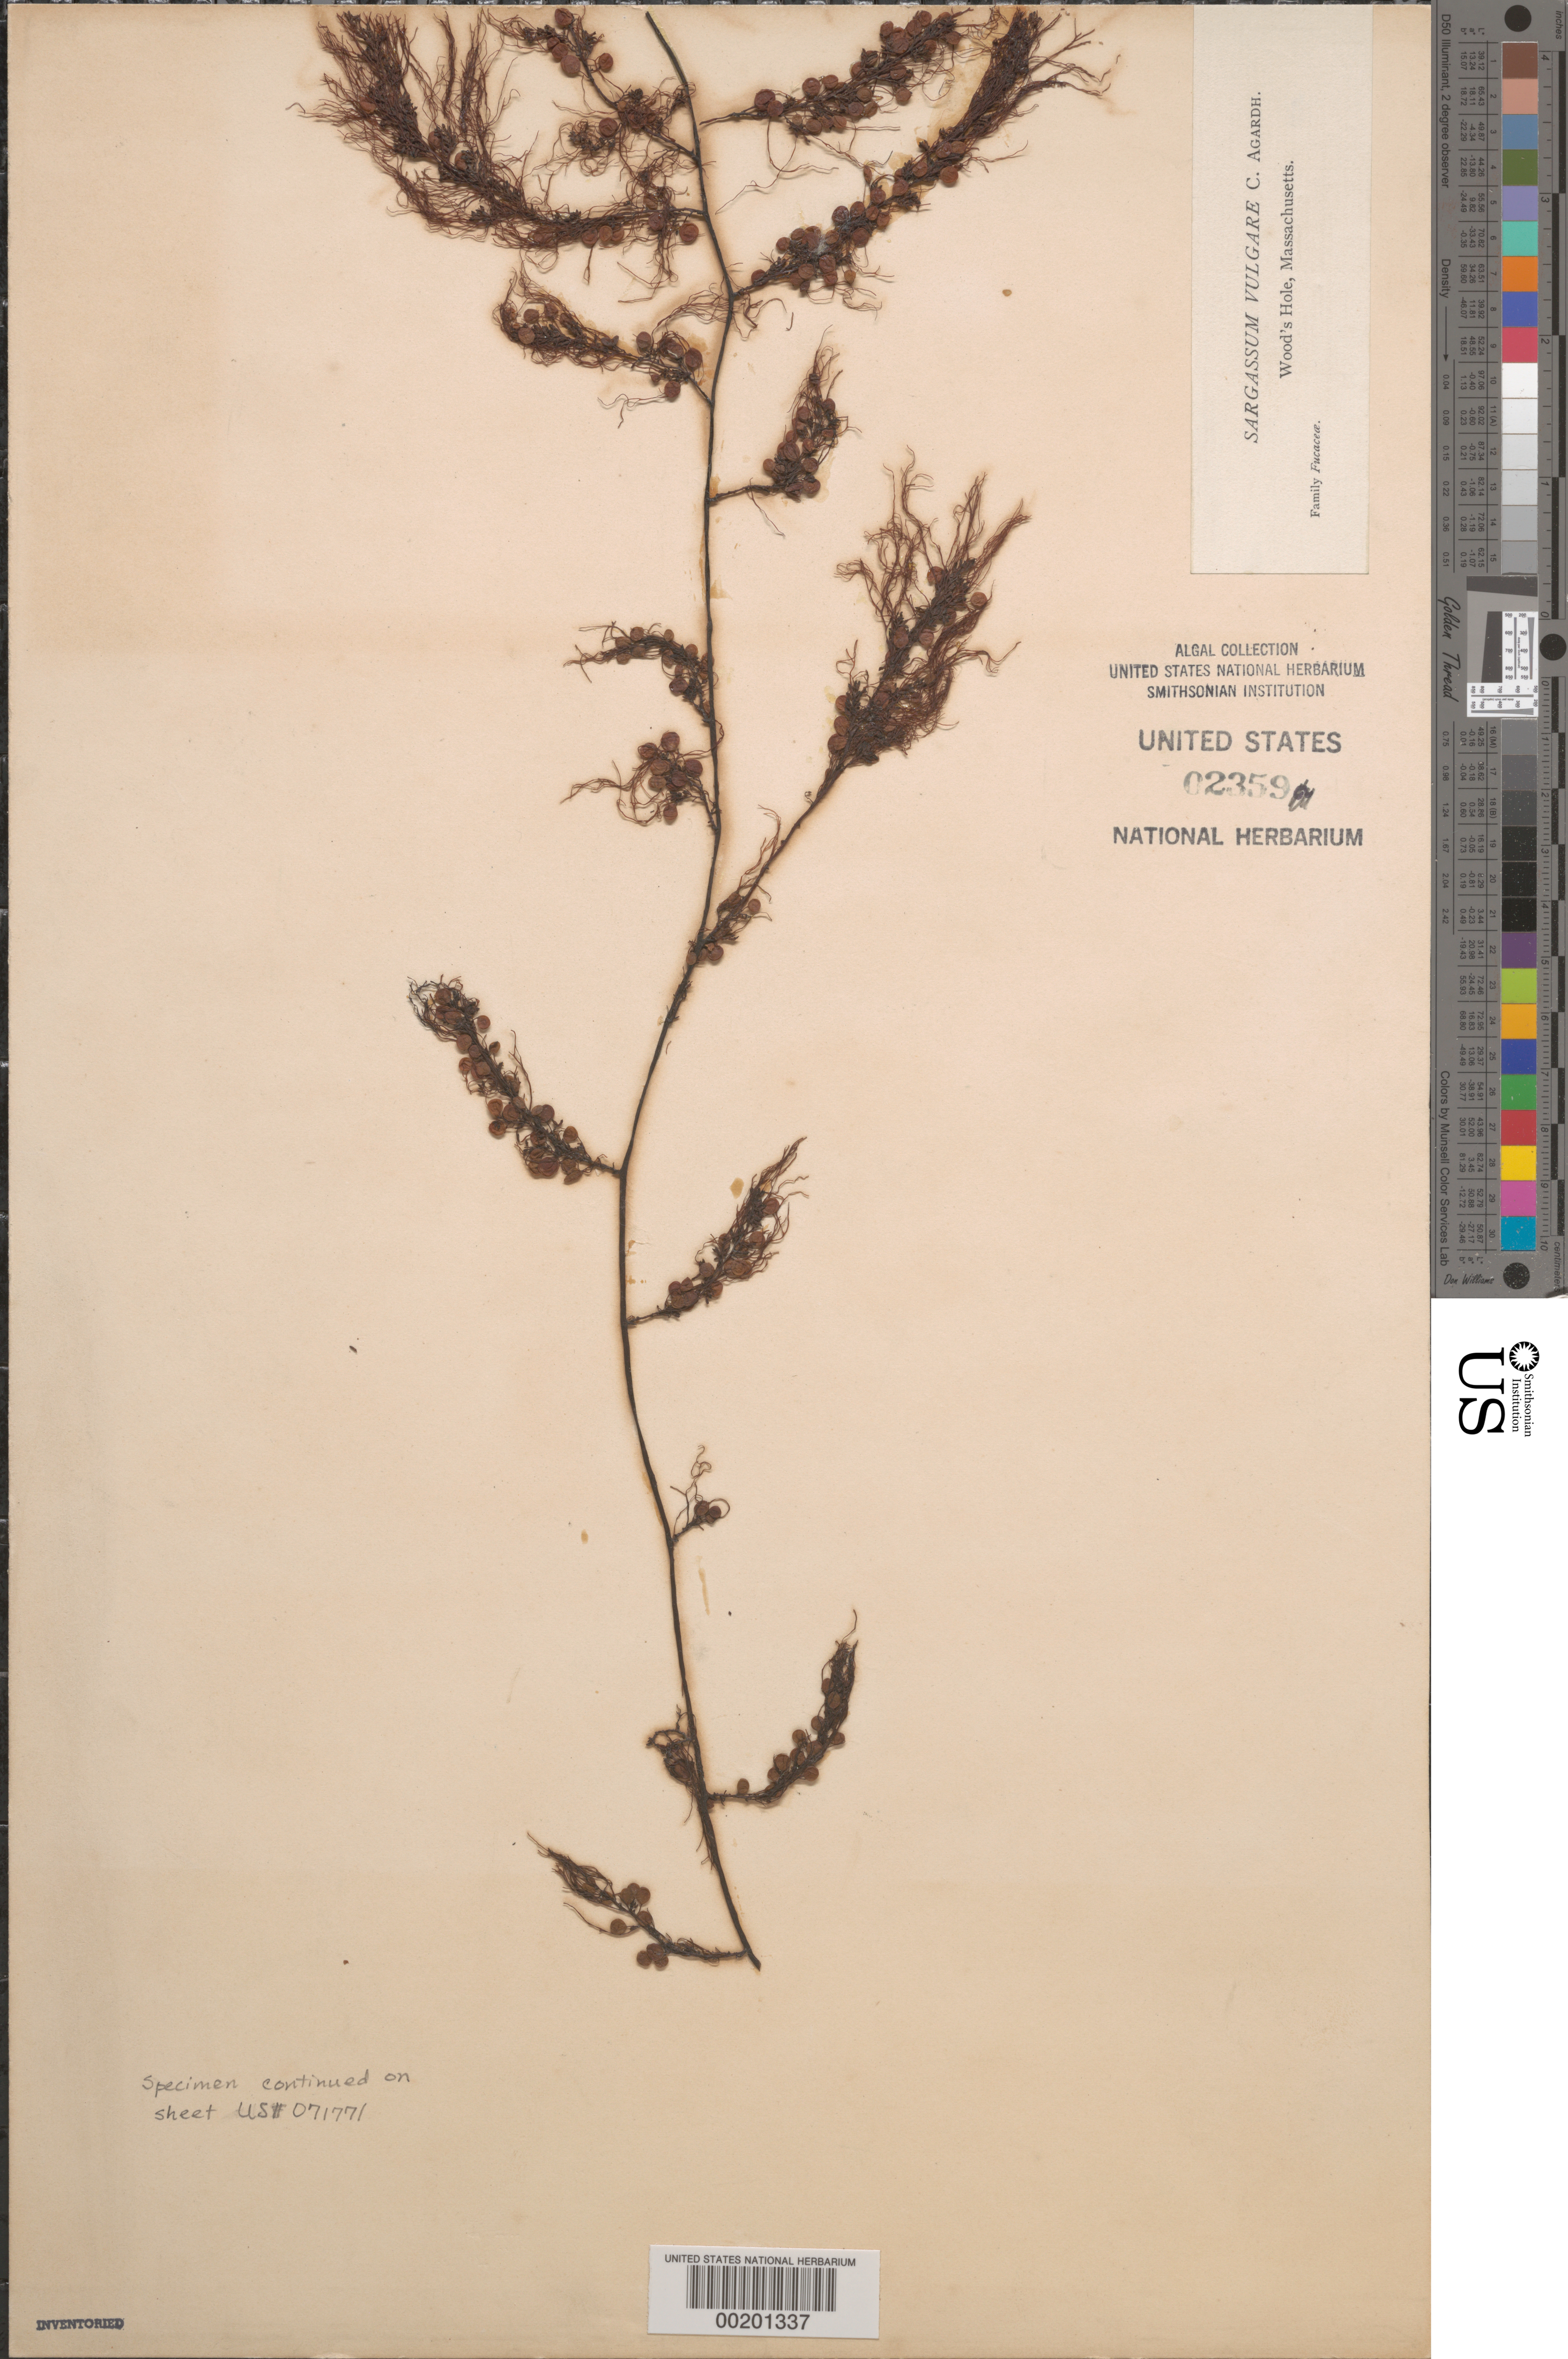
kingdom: Chromista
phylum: Ochrophyta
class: Phaeophyceae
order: Fucales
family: Sargassaceae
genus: Sargassum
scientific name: Sargassum vulgare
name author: C. Agardh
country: United States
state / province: Massachusetts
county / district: Barnstable County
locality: Woods Hole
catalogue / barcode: US 2359